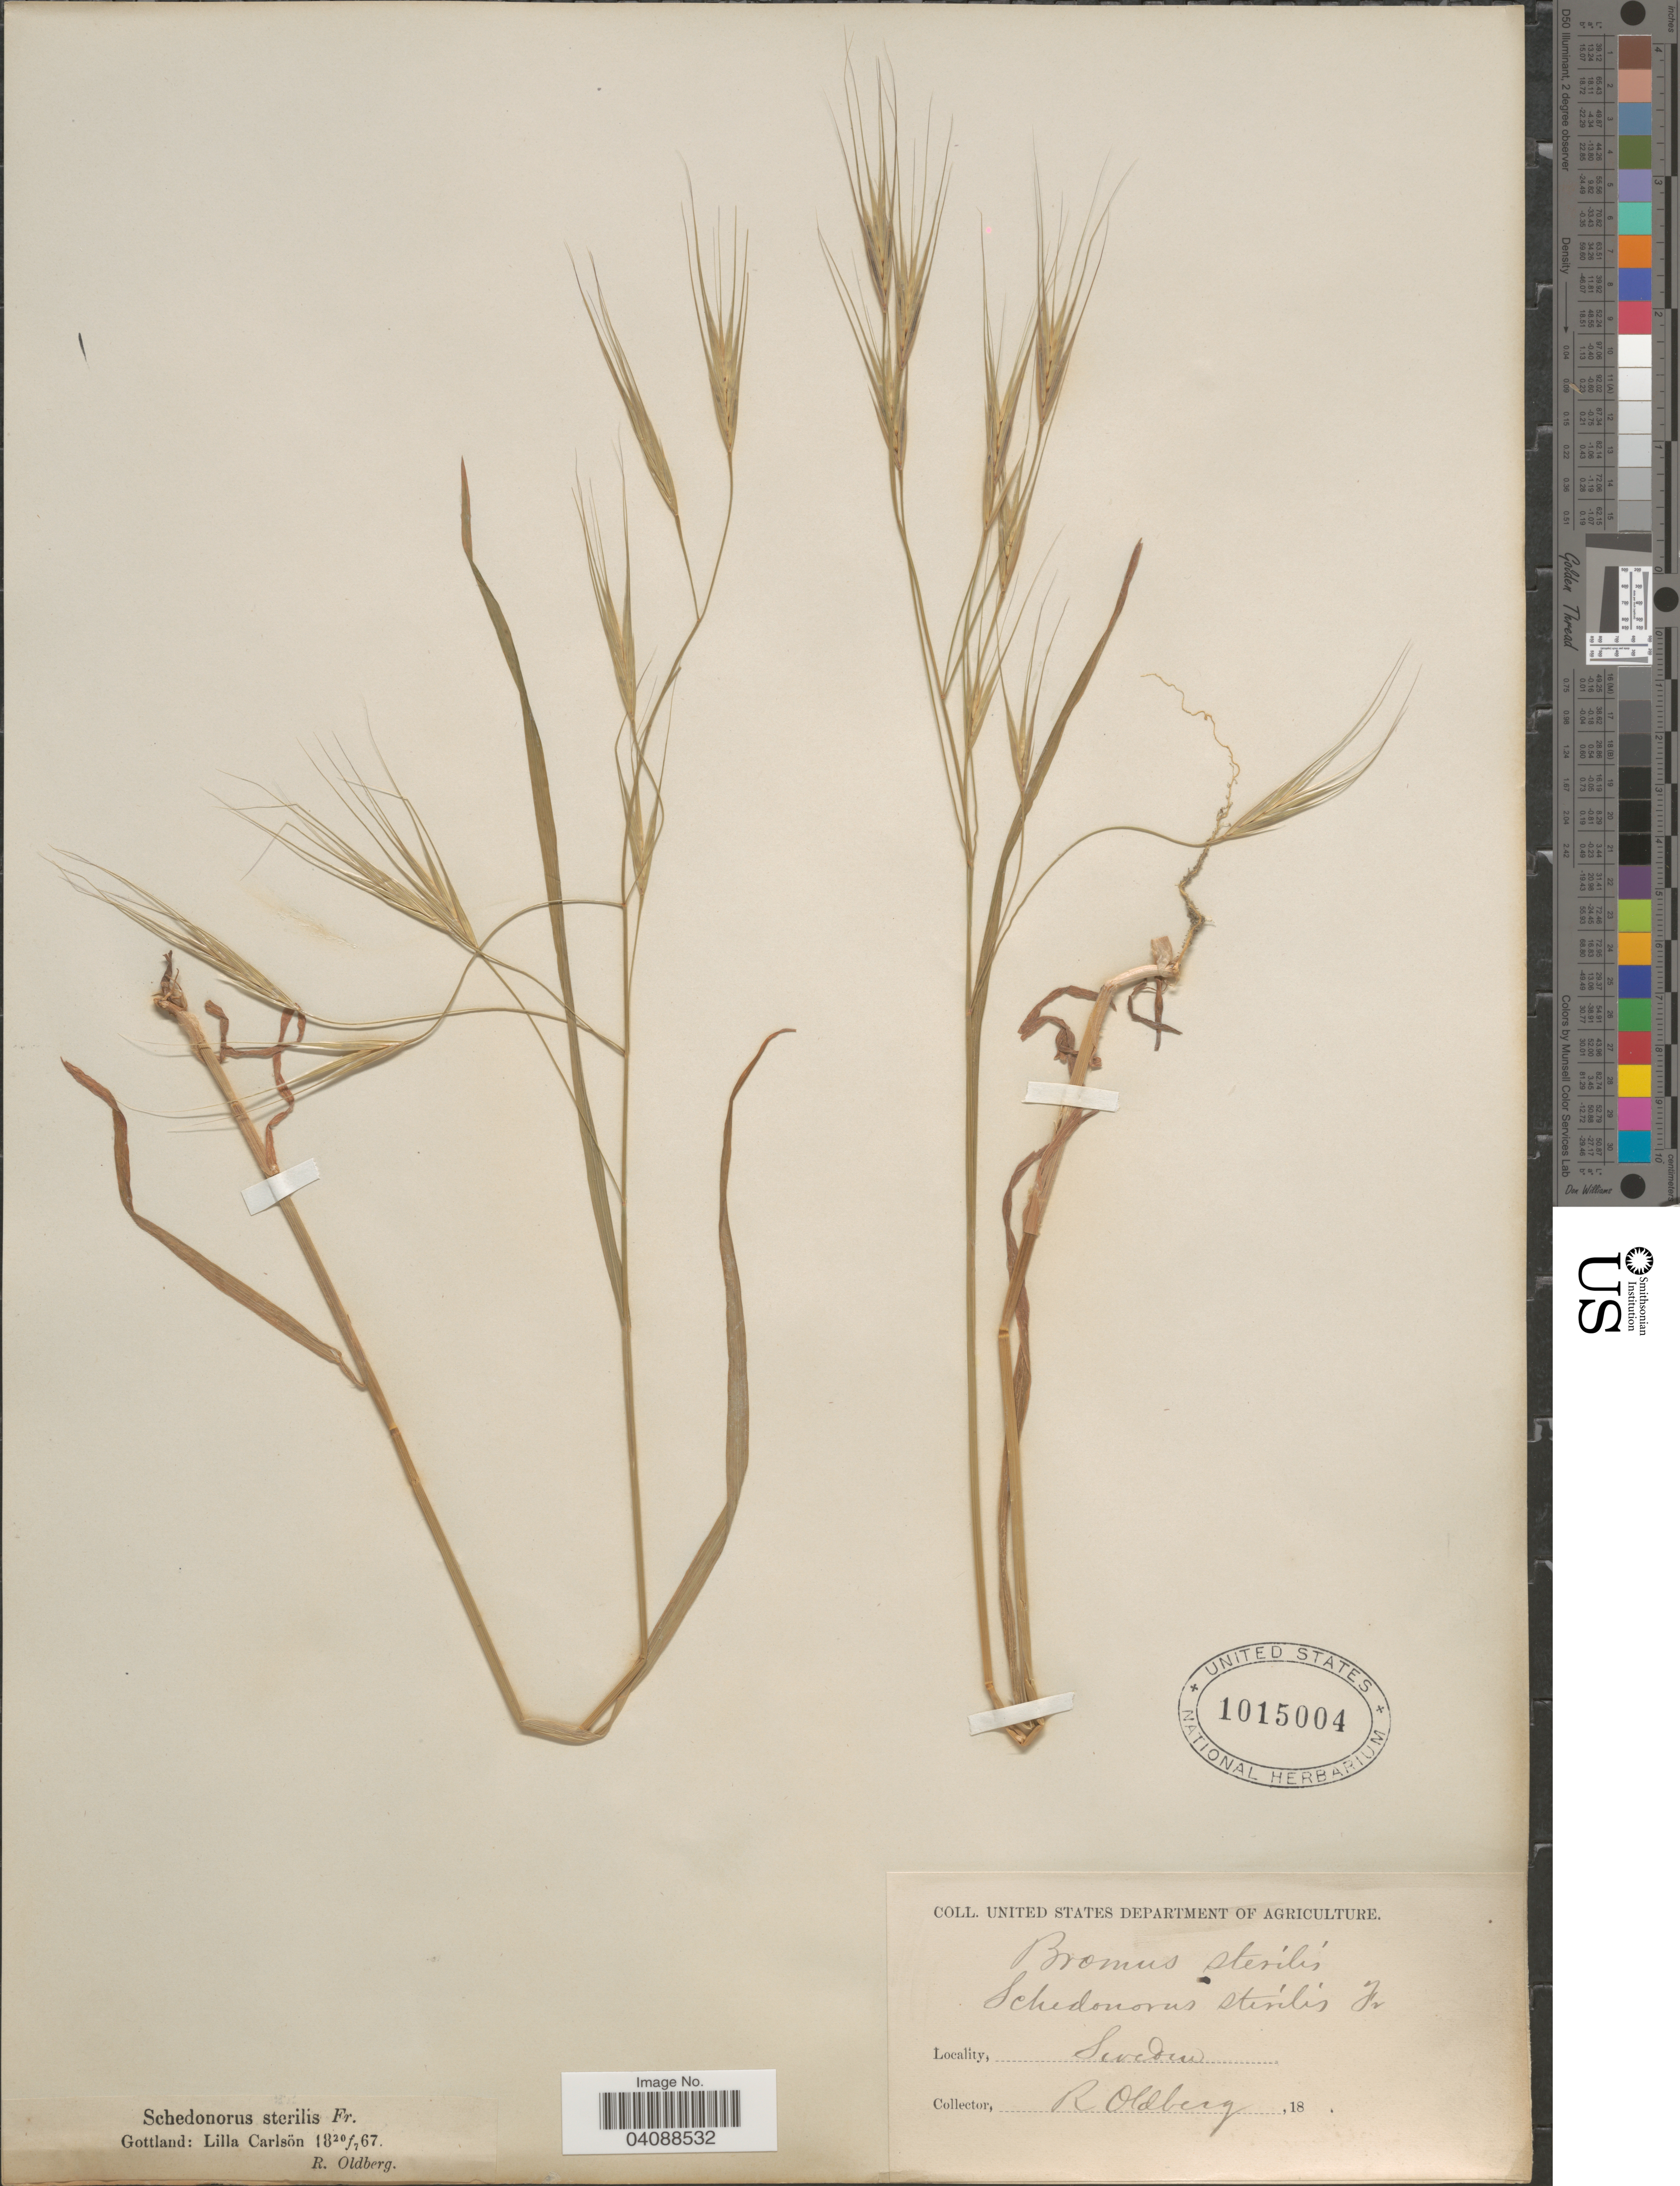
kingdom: Plantae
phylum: Tracheophyta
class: Liliopsida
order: Poales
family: Poaceae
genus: Bromus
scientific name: Bromus sterilis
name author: L.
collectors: R. Oldberg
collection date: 1867-07-20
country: Sweden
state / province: Gotland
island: Gotland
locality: Gottland: Lilla Carlsön.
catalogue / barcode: US 1015004